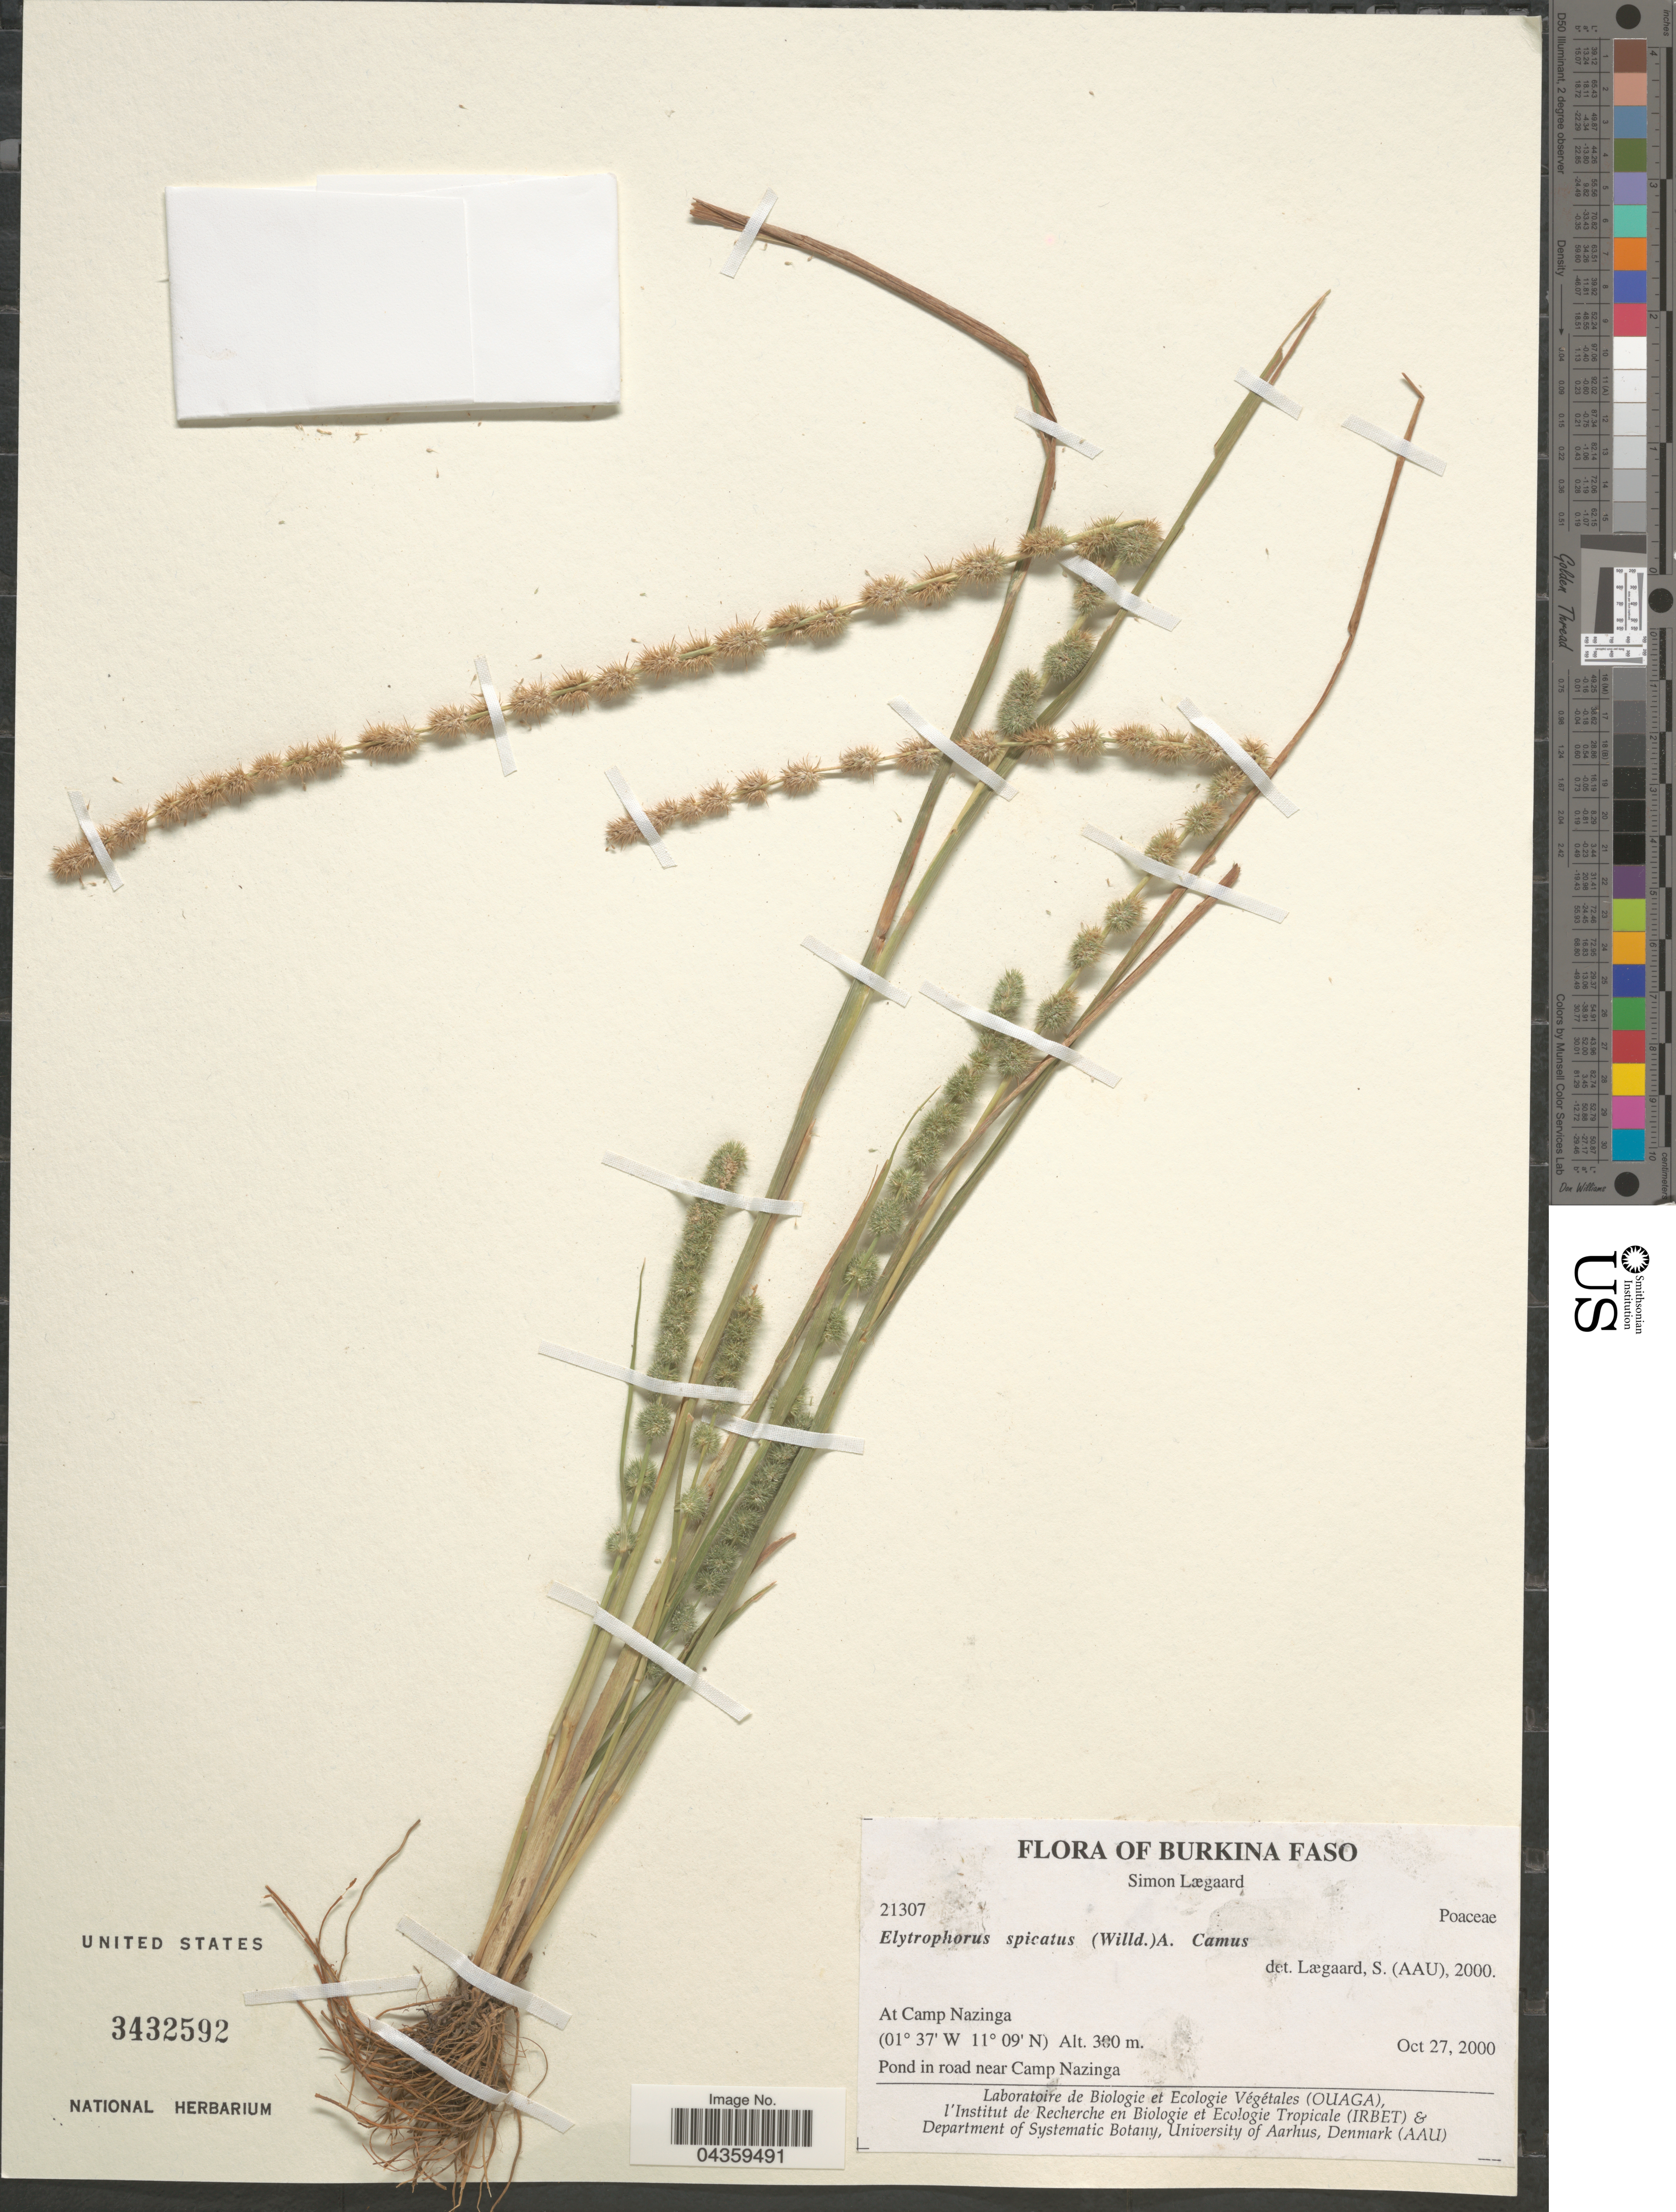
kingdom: Plantae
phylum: Tracheophyta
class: Liliopsida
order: Poales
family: Poaceae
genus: Elytrophorus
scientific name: Elytrophorus spicatus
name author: (Willd.) A. Camus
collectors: S. Lægaard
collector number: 21307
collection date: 2000-10-27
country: Burkina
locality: Burkina Faso. At Camp Nazinga. Pond in road near Camp Nazinga.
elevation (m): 300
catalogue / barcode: US 3432592